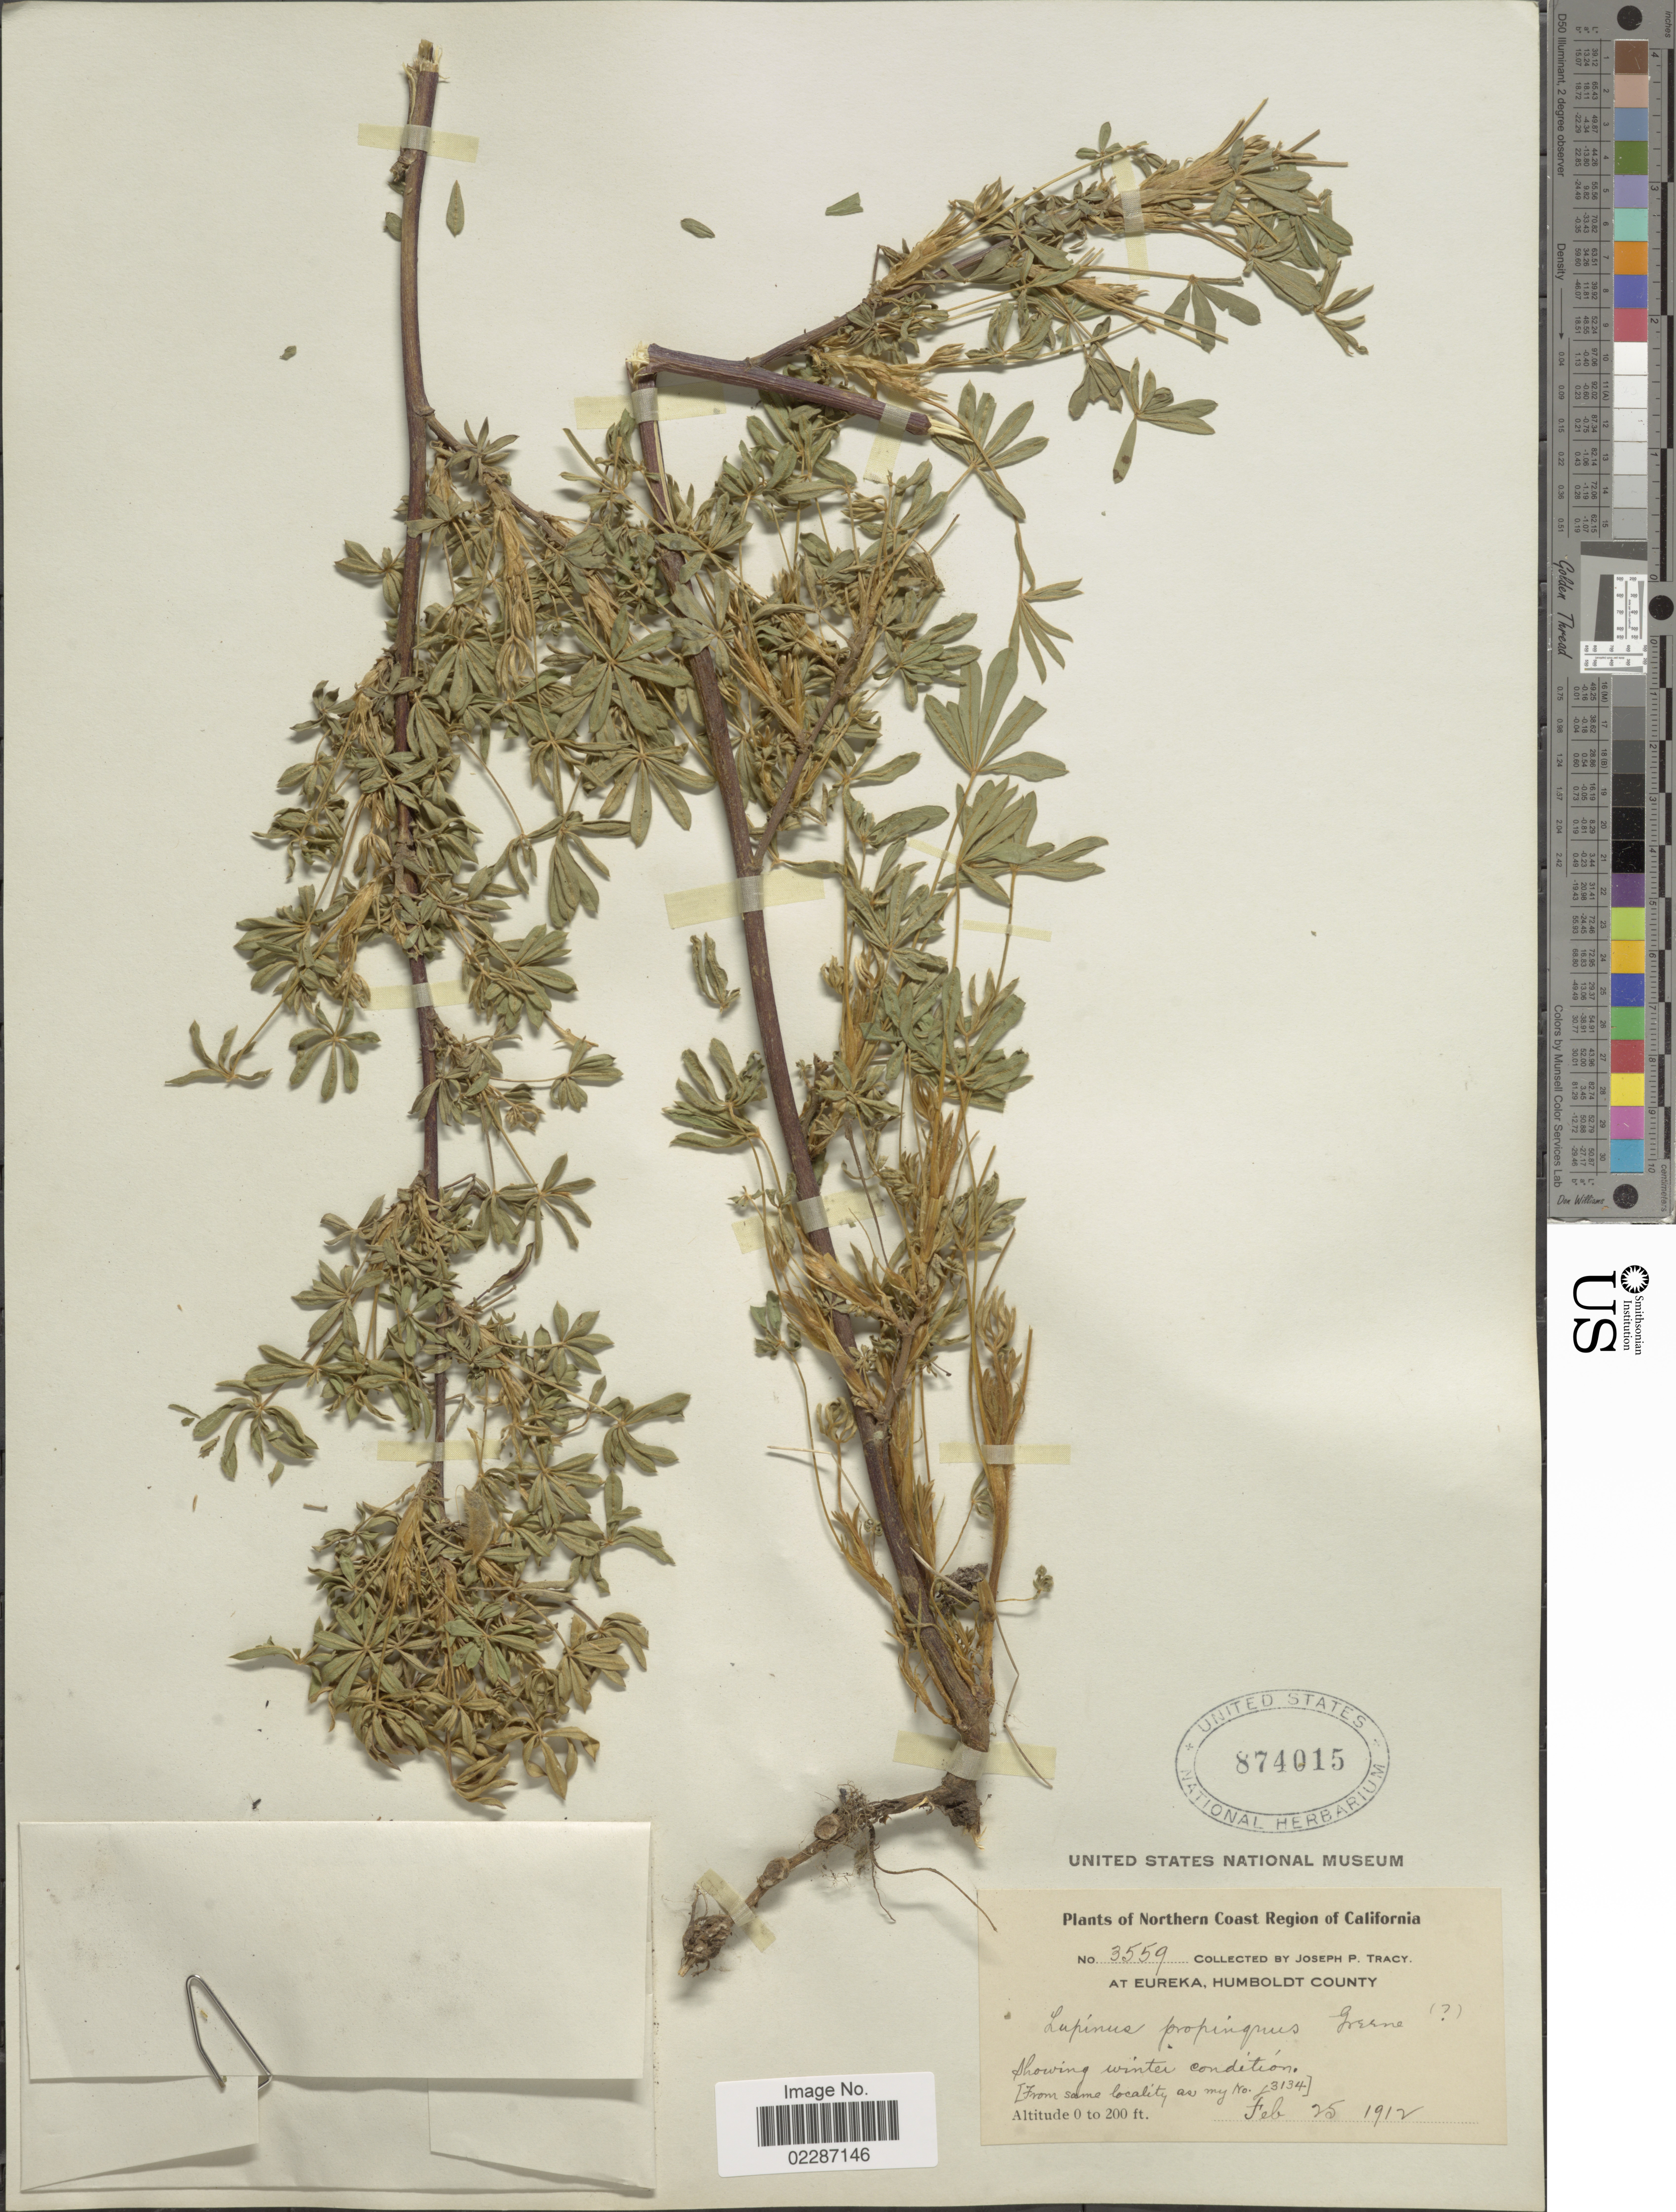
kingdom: Plantae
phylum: Tracheophyta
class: Magnoliopsida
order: Fabales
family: Fabaceae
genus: Lupinus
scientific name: Lupinus propinquus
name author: Greene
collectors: J. Tracy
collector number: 3559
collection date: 1912-02-25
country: United States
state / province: California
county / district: Humboldt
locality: Northern Coast Region, at Eureka, Humboldt County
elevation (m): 0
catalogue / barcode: US 874015